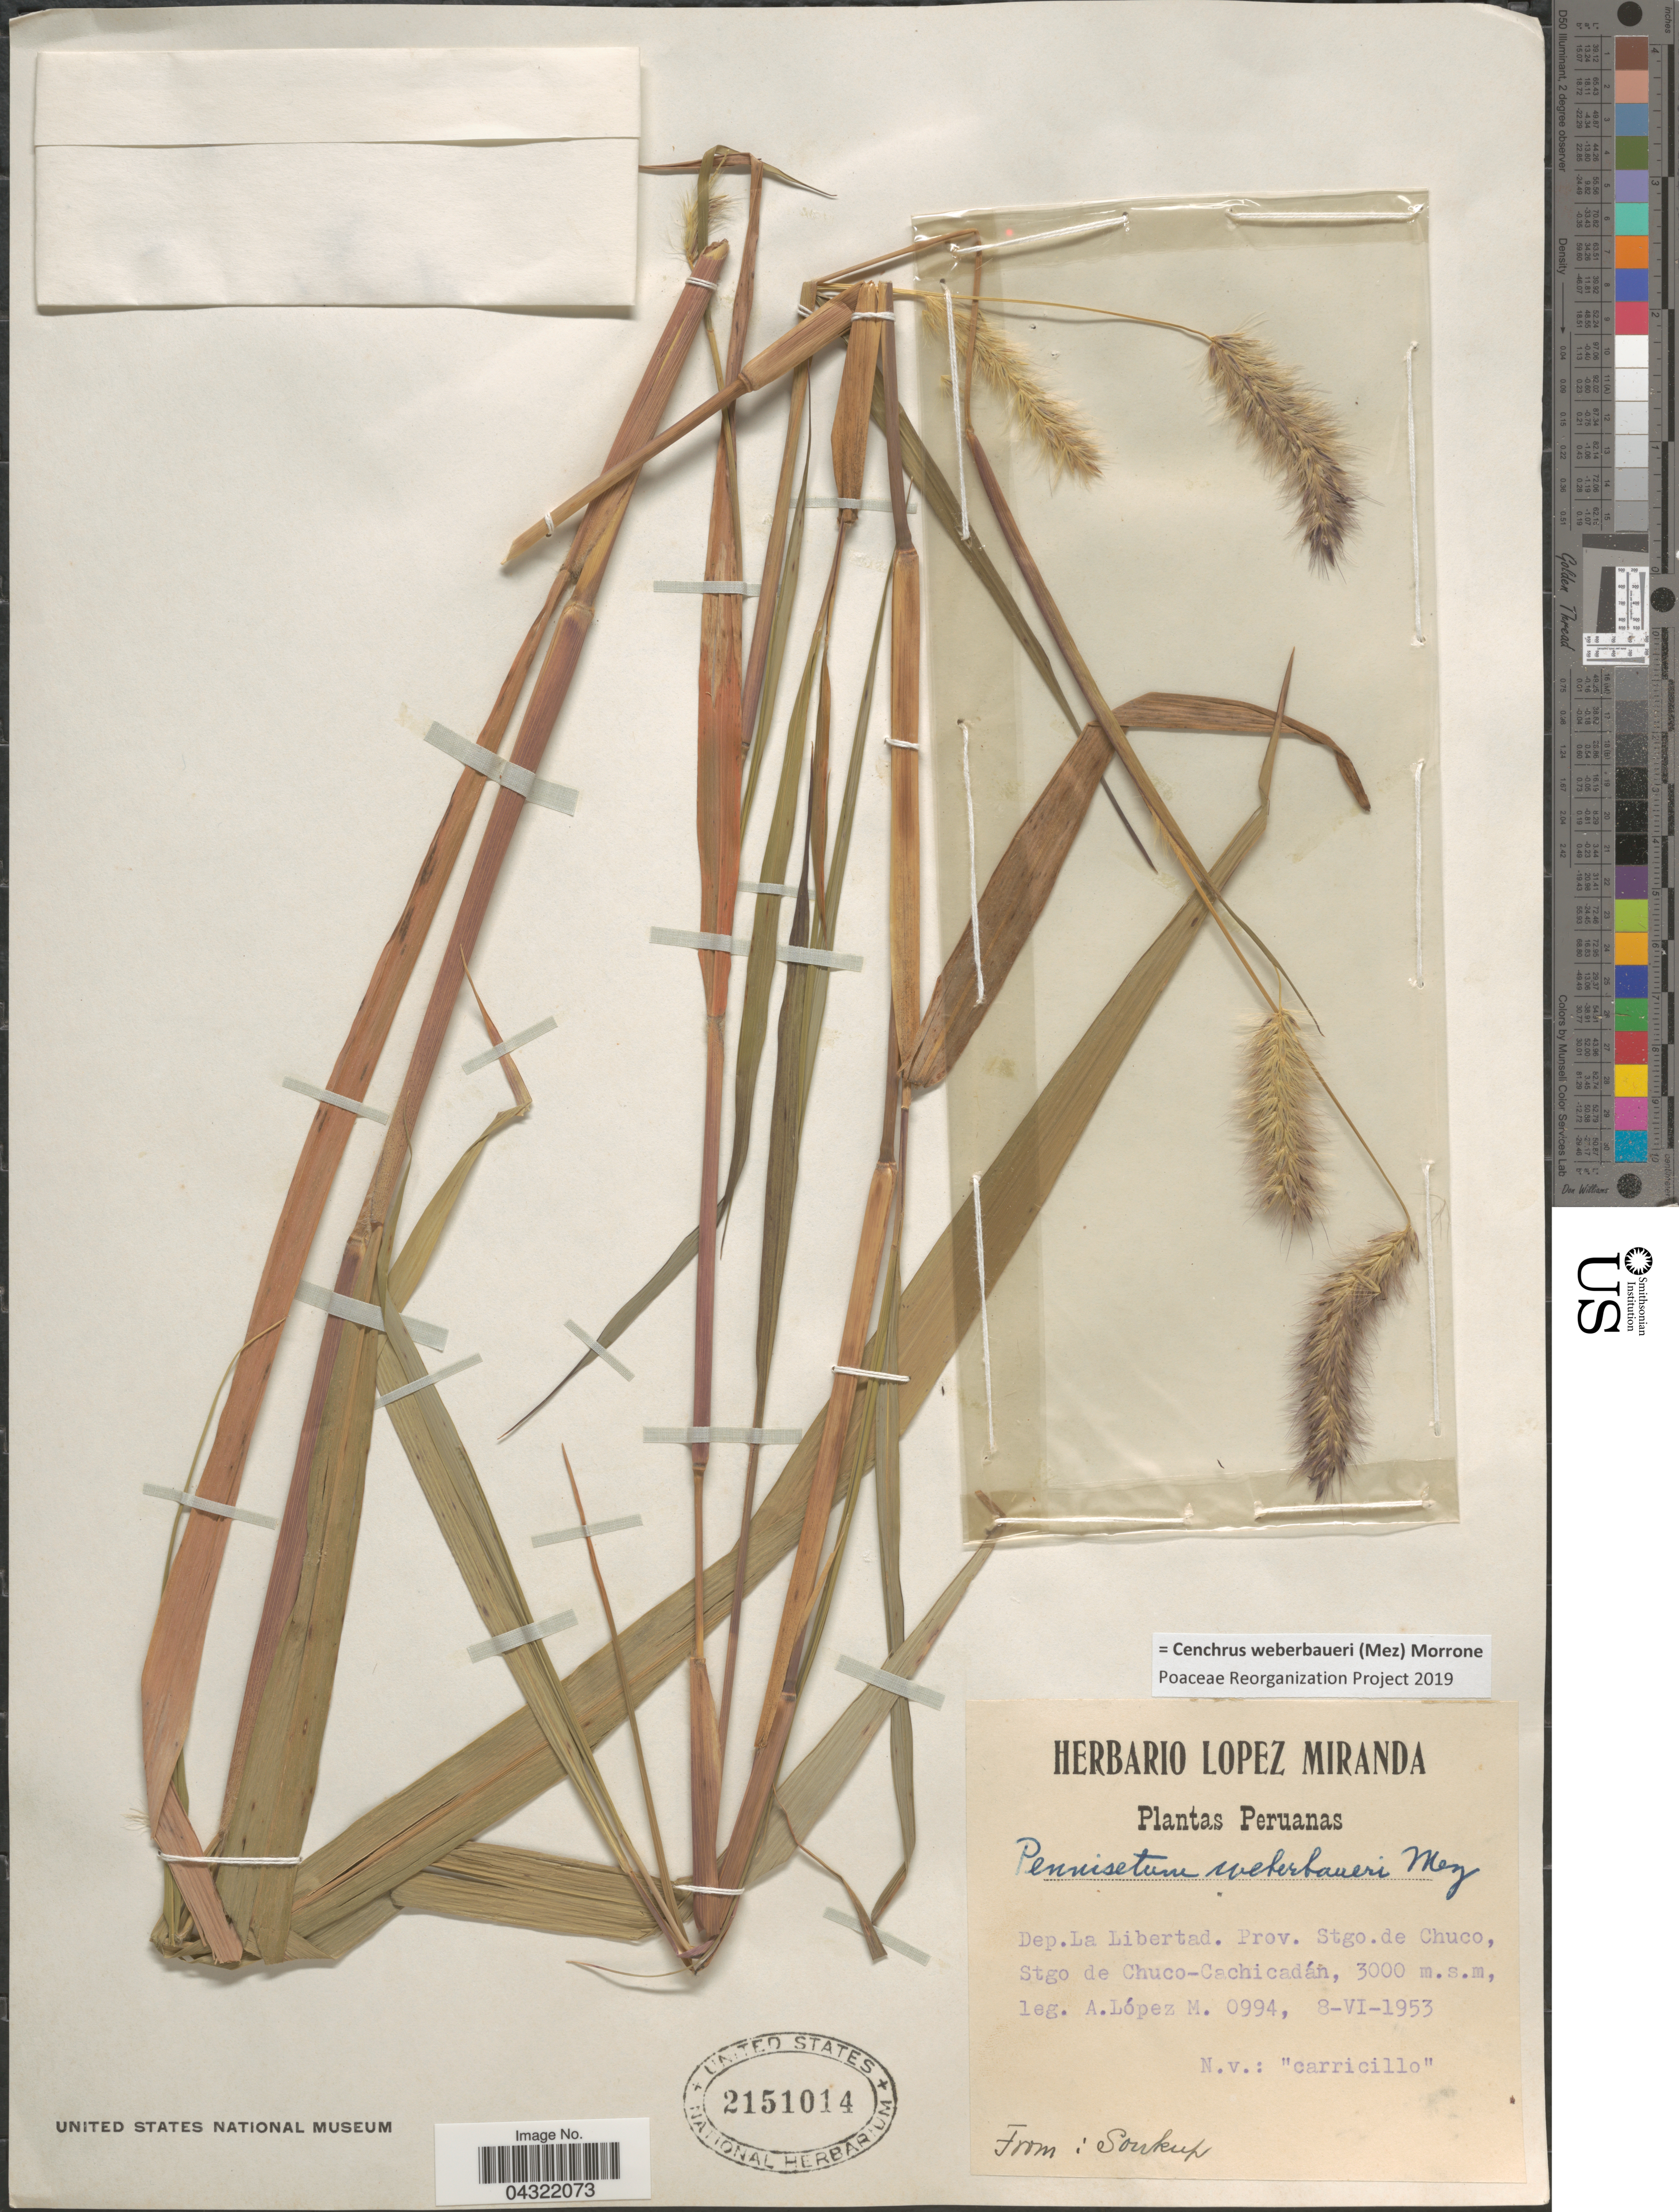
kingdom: Plantae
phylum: Tracheophyta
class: Liliopsida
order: Poales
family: Poaceae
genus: Cenchrus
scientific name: Cenchrus weberbaueri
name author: (Mez) Morrone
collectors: A. López M.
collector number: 0994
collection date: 1953-06-08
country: Peru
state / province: La Libertad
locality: Dep. La Libertad. Prov. Stgo. de Chuco, Stgo de Chuco-Cachicadán.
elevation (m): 3000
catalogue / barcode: US 2151014